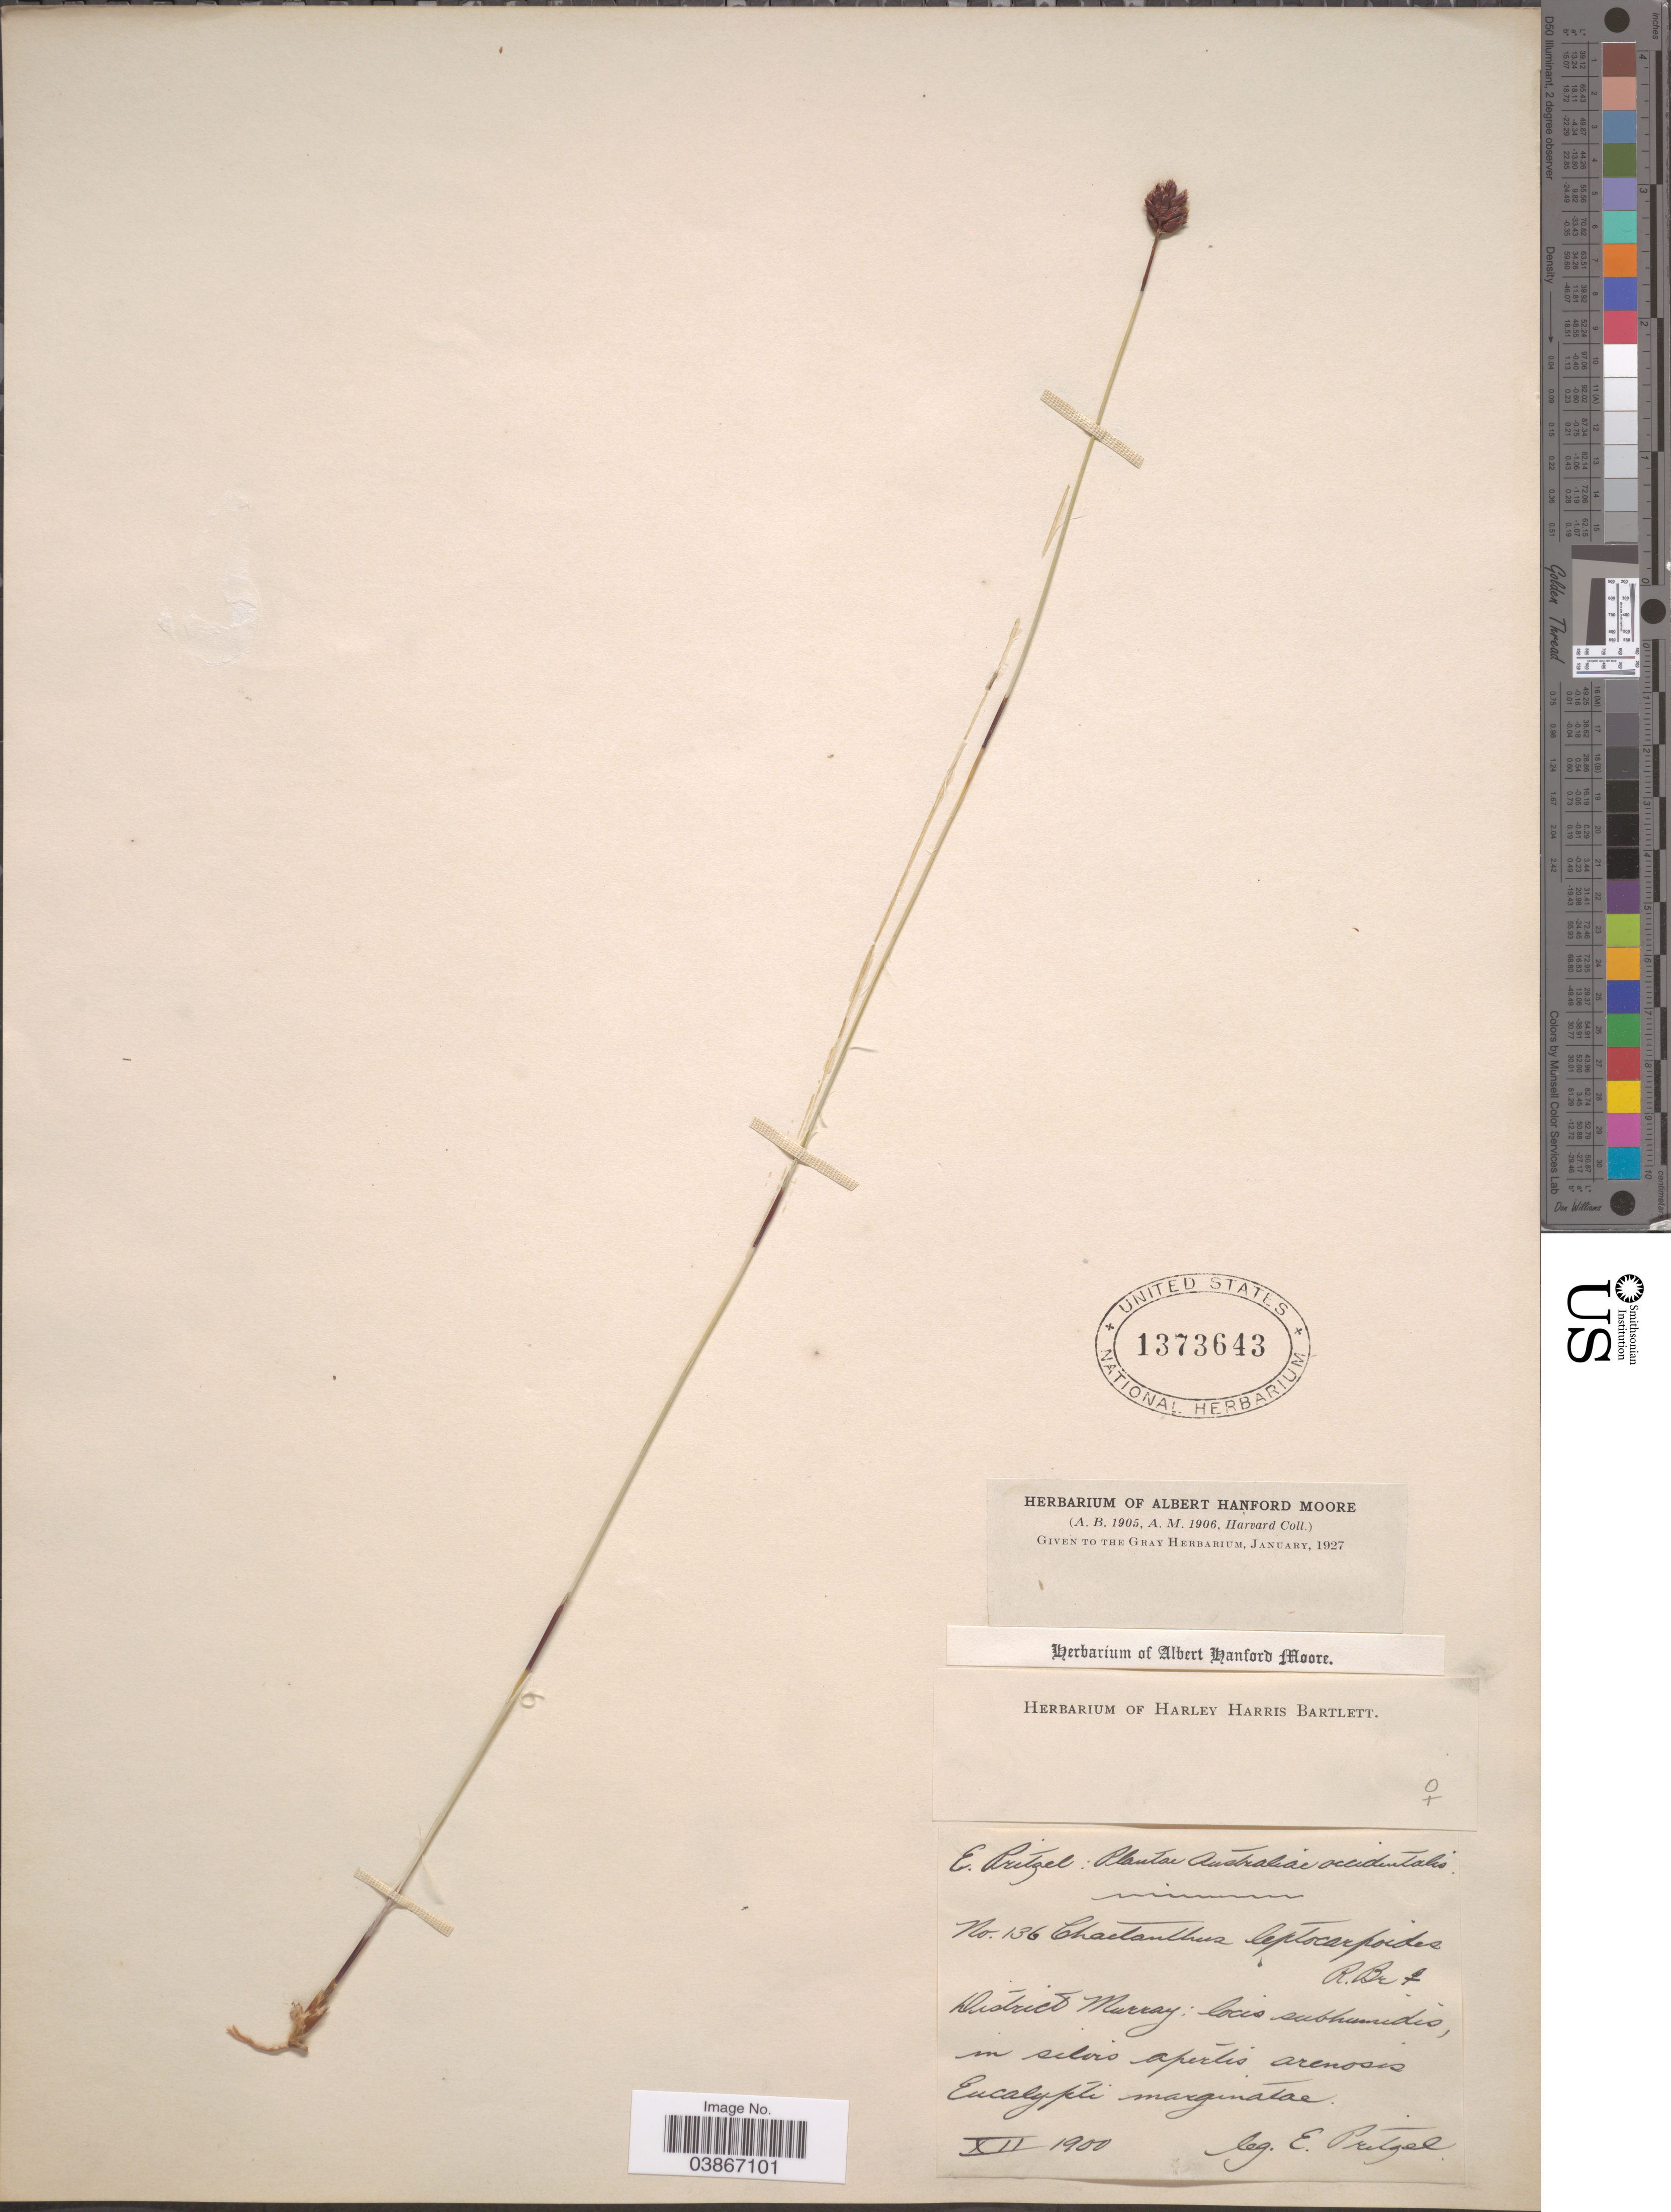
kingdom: Plantae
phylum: Tracheophyta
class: Liliopsida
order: Poales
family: Restionaceae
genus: Chaetanthus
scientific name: Chaetanthus leptocarpoides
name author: R. Br.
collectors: E. G. Pritzel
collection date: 1900-12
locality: Australiae occidentalis. District Murray: locis subhumidis, in silvis apertis arenosis Eucalypti marginatae.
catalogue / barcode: US 1373643